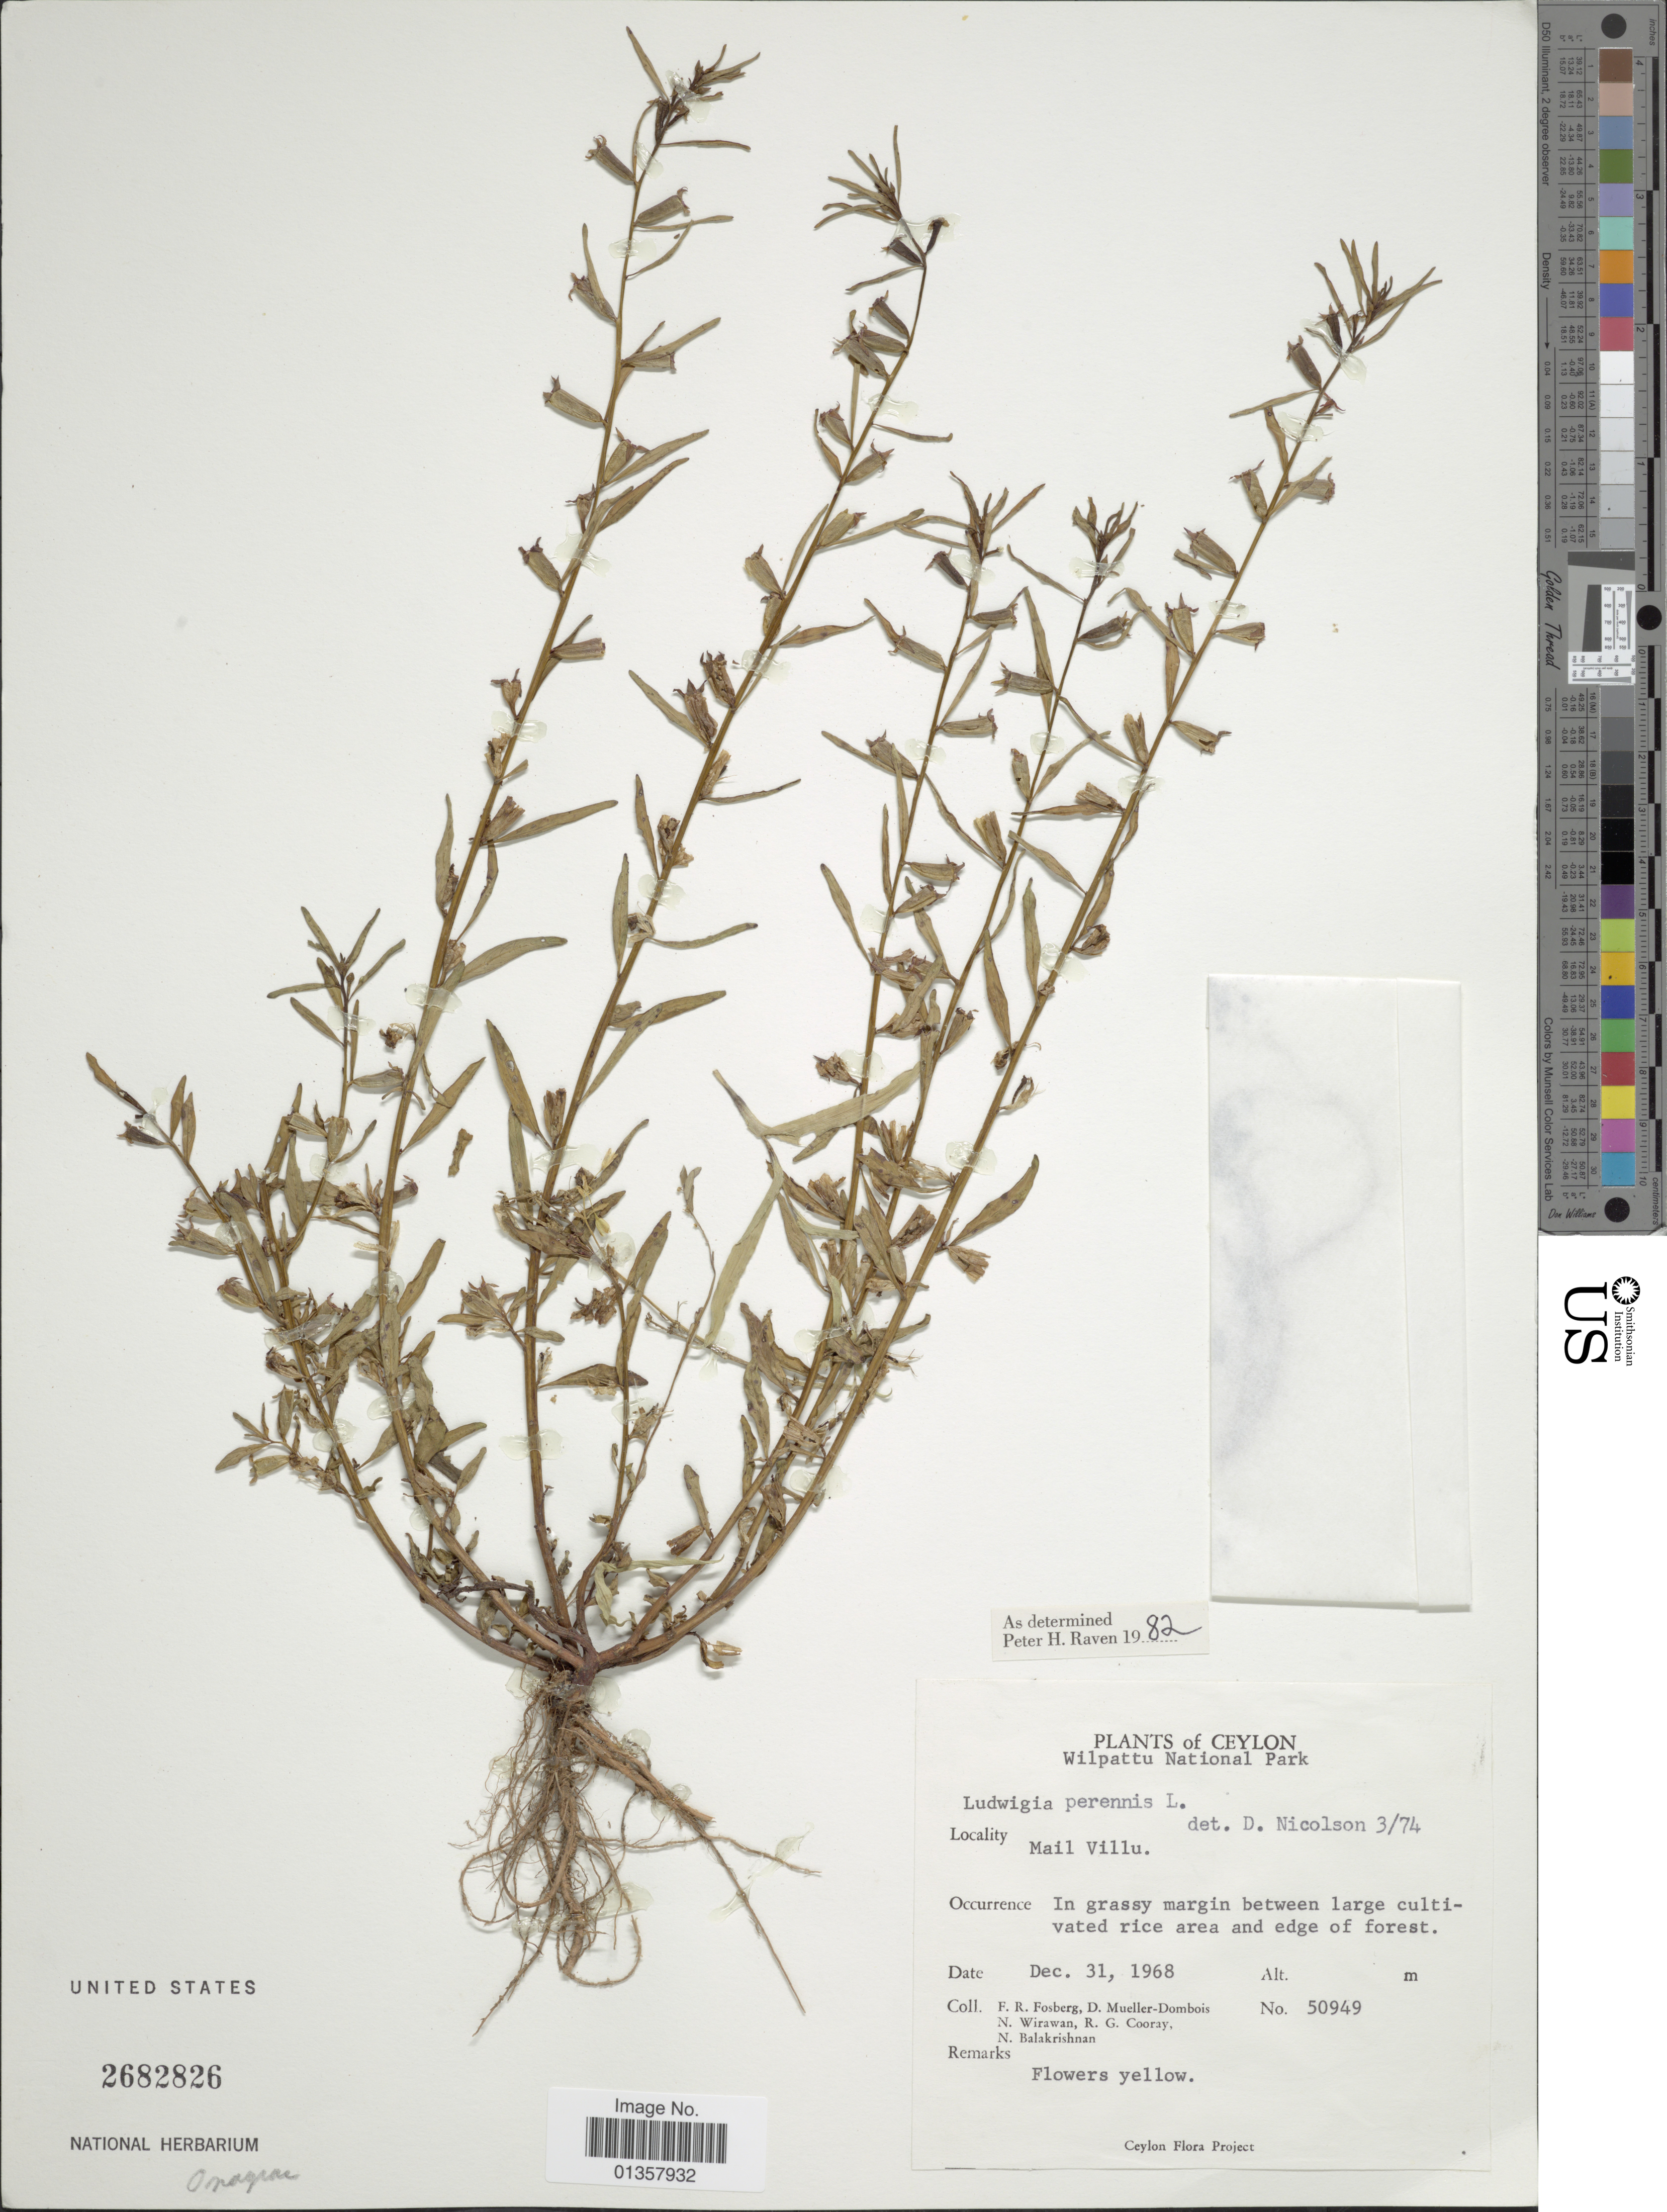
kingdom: Plantae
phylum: Tracheophyta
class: Magnoliopsida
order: Myrtales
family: Onagraceae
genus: Ludwigia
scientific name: Ludwigia perennis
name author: L.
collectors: F. R. Fosberg, D. Mueller-Dombois, N. Wirawan, R. Coorya & N. Balakrishnan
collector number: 50949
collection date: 1968-12-31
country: Sri Lanka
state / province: North Western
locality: Ceylon. Wilpattu National Park, Mail Villu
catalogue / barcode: US 2682826